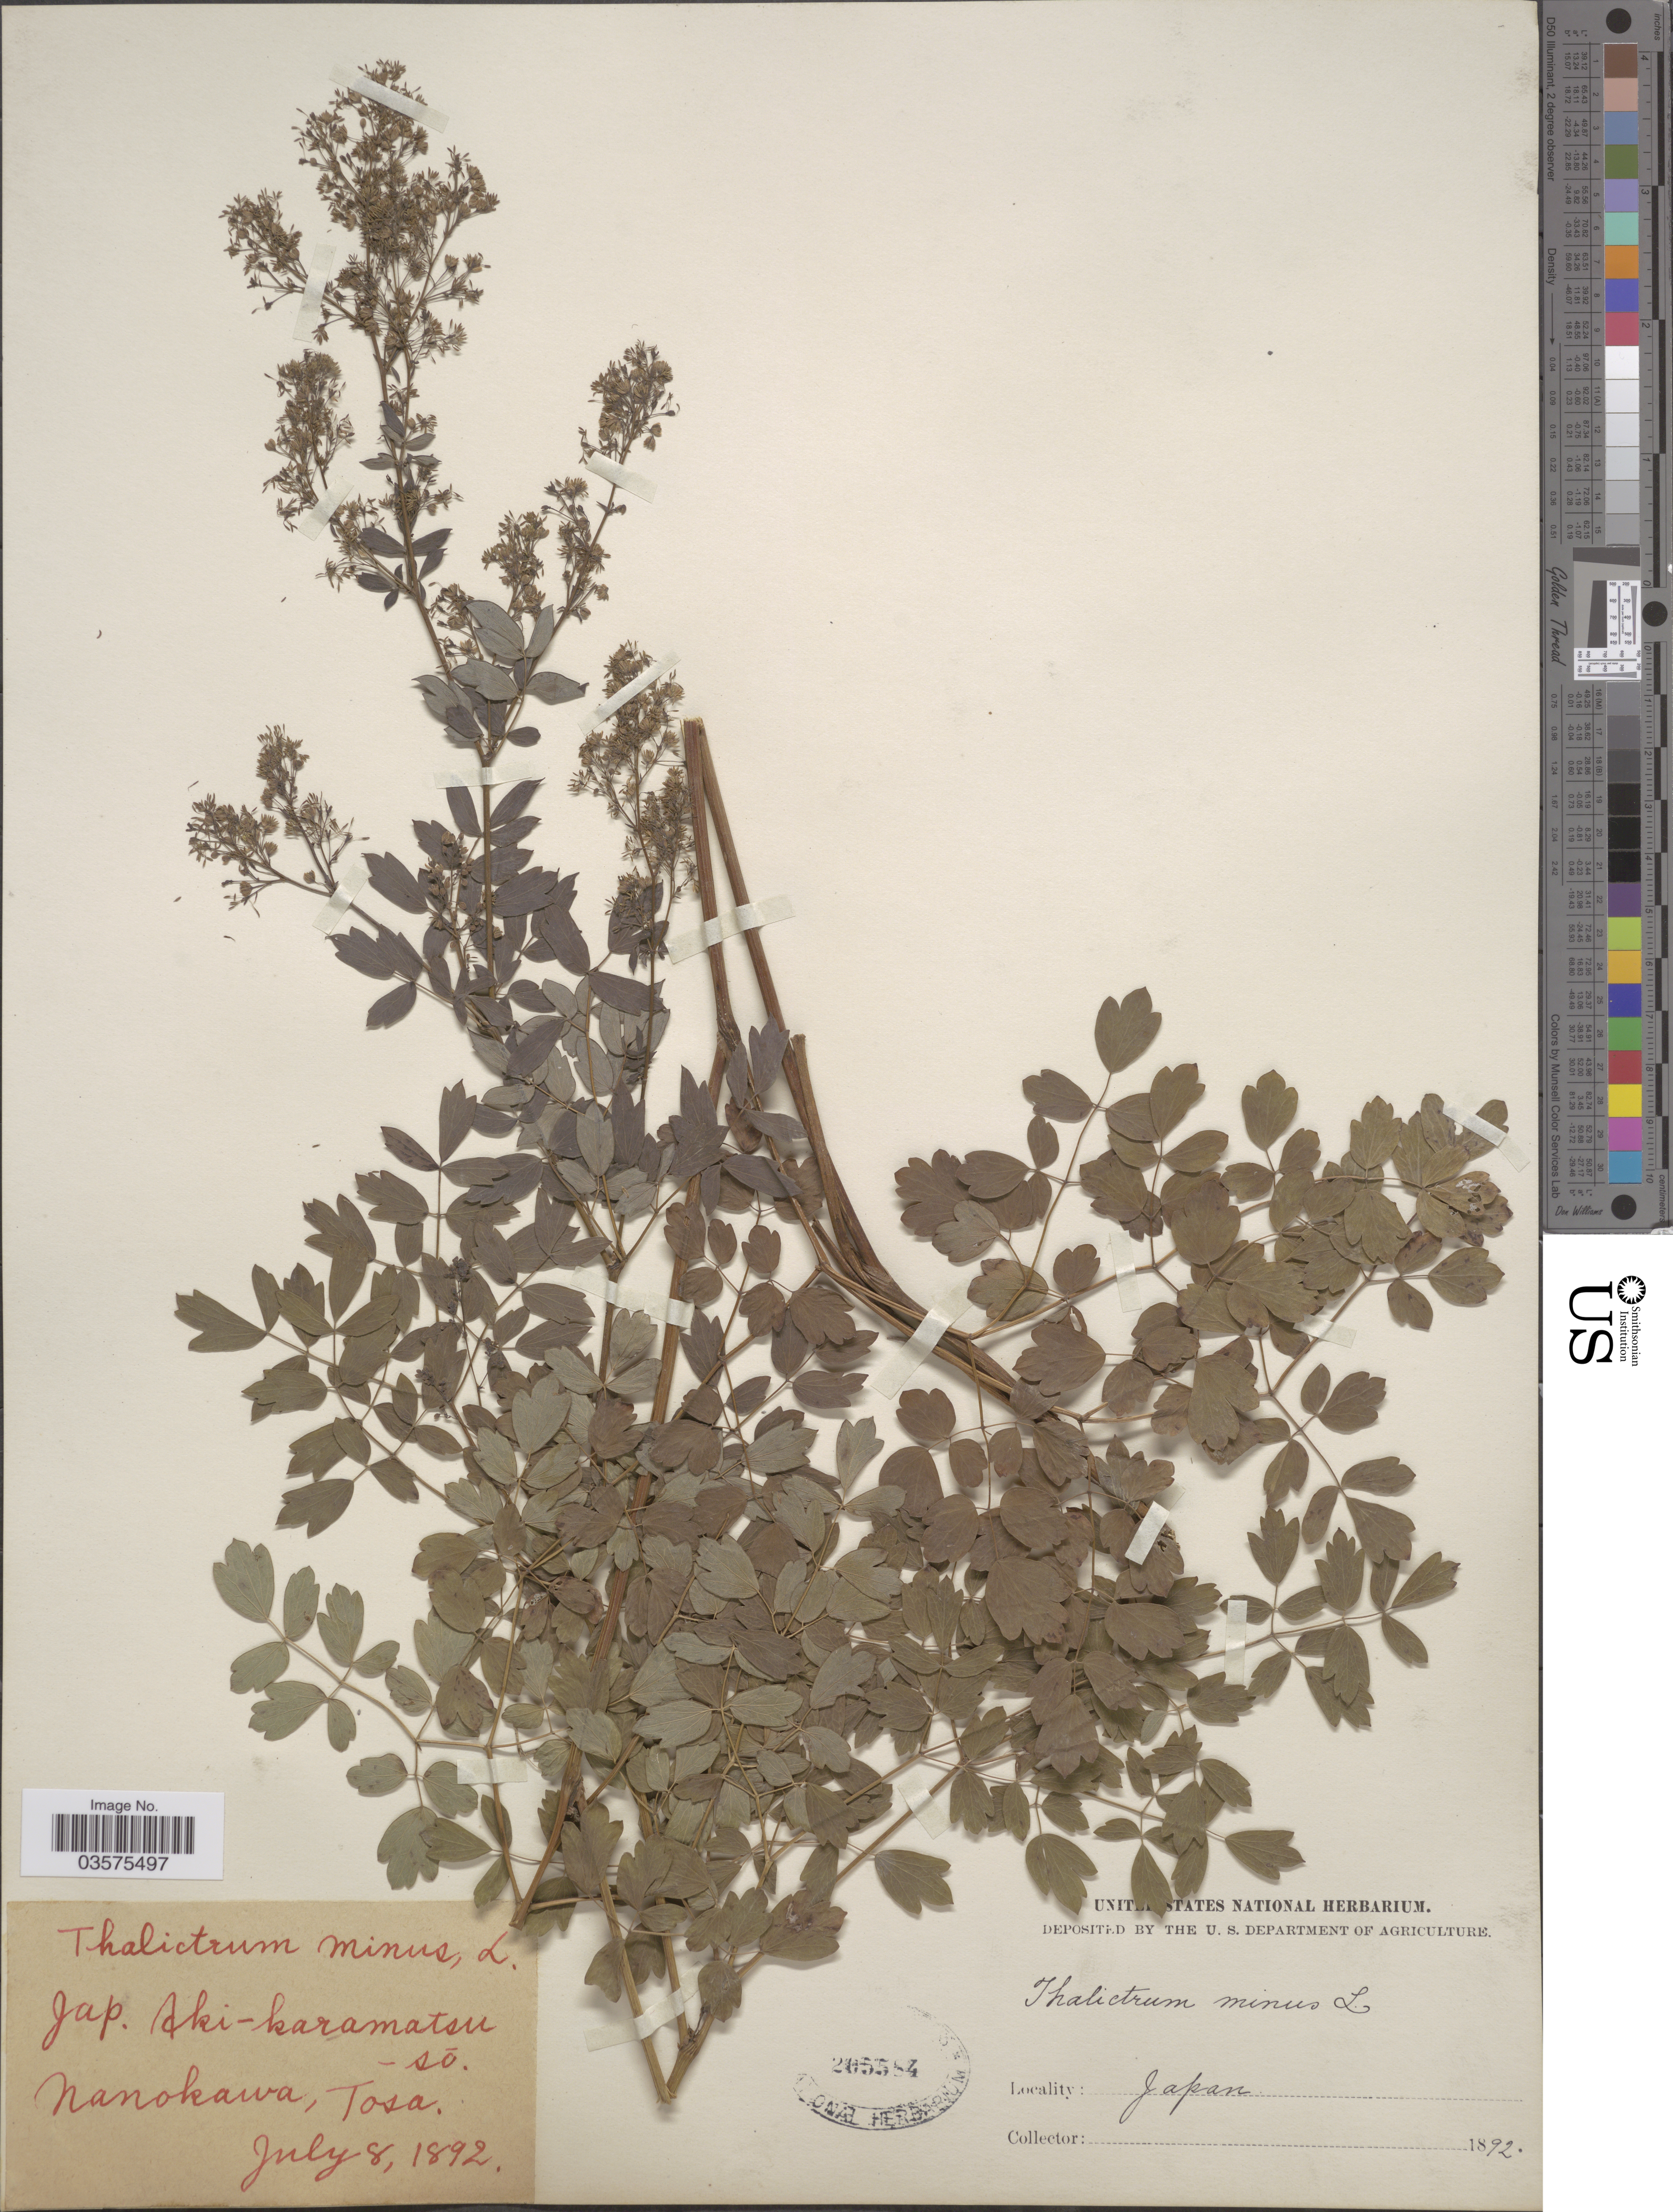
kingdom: Plantae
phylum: Tracheophyta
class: Magnoliopsida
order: Ranunculales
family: Ranunculaceae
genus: Thalictrum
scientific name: Thalictrum minus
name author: L.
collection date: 1892-07-08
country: Japan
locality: Nanokawa, Tosa.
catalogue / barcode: US 205584